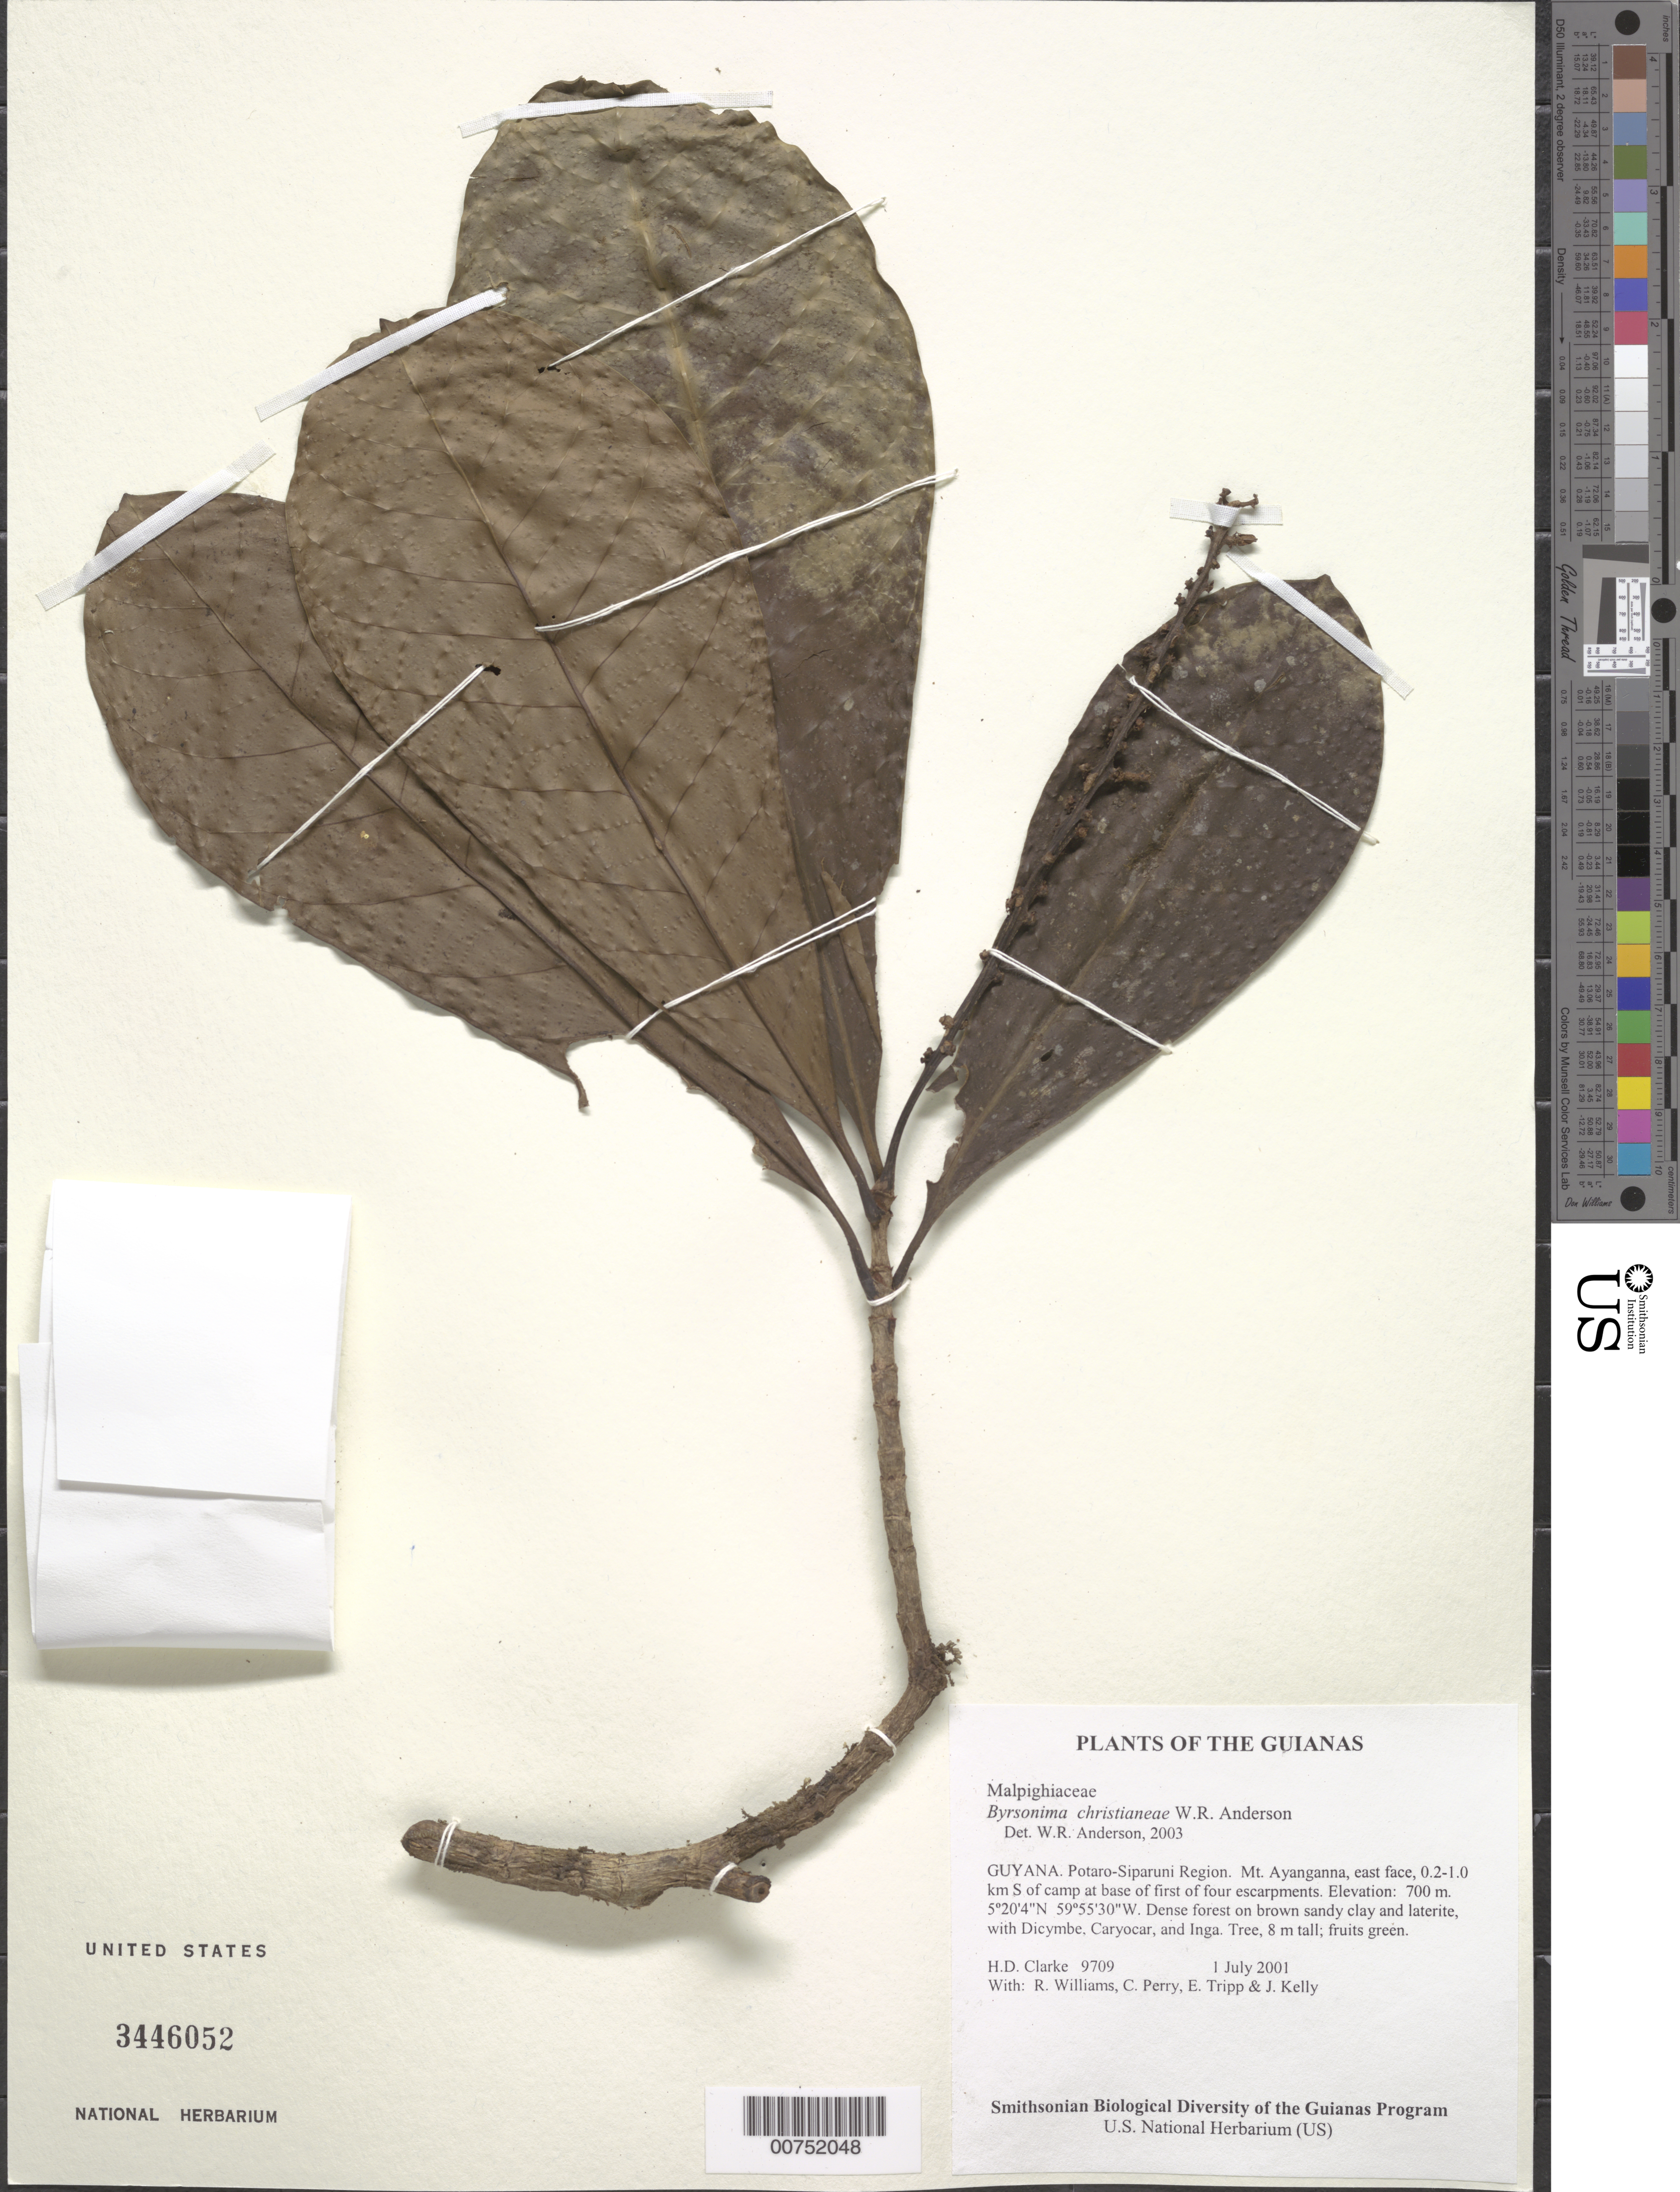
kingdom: Plantae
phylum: Tracheophyta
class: Magnoliopsida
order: Malpighiales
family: Malpighiaceae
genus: Byrsonima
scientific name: Byrsonima christianeae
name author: W.R. Anderson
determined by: Anderson, W. R., (MICH), University of Michigan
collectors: H. D. Clarke, R. Williams, C. Perry, E. Tripp & J. Kelly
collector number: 9709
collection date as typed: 1 July 2001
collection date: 2001-07-01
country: Guyana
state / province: Potaro-Siparuni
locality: Mt. Ayanganna, east face, 0.2-1.0 km S of camp at base of first of four escarpments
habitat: Dense forest on brown sandy clay and laterite, with Dicymbe, Caryocar, and Inga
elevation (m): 700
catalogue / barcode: US 3446052